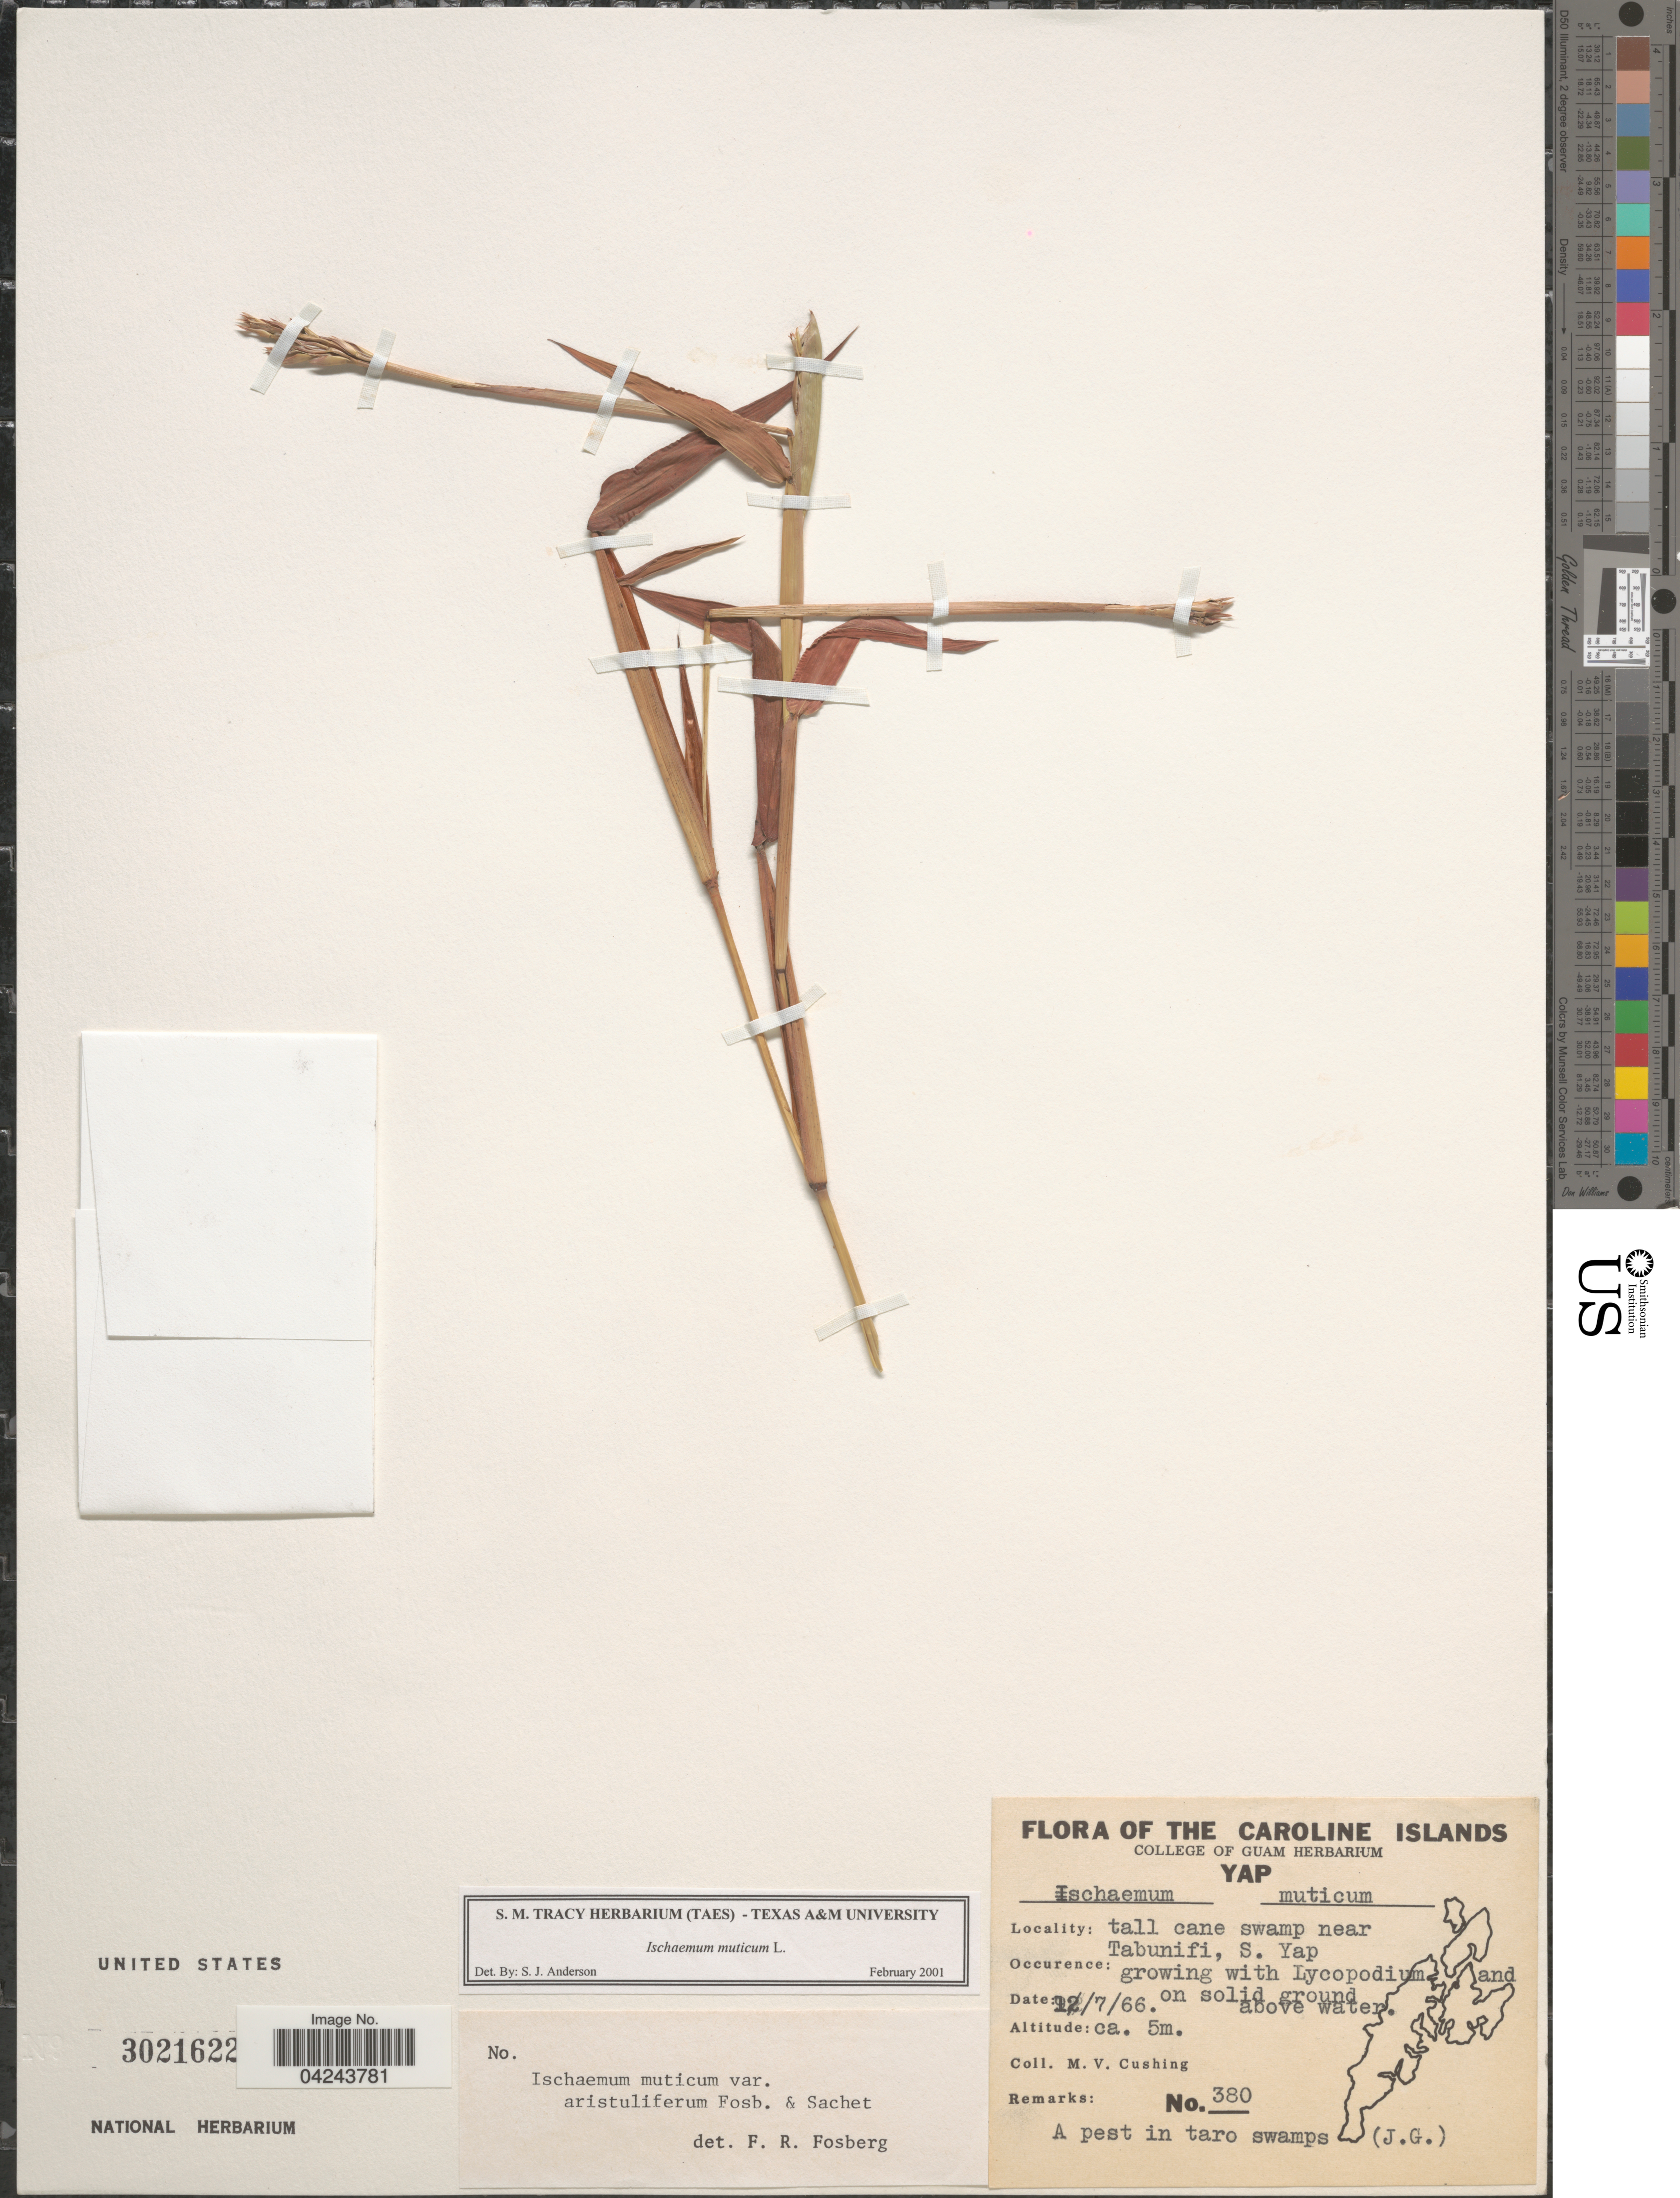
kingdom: Plantae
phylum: Tracheophyta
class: Liliopsida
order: Poales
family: Poaceae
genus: Ischaemum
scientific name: Ischaemum muticum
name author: L.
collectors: M. V. Cushing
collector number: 380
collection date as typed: Transcribed d/m/y: 1/7/66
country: Micronesia, Federated States of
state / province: Yap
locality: Caroline Islands. Yap. Tall cane swamp near Tabunifi, S. Yap.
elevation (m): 5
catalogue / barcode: US 3021622